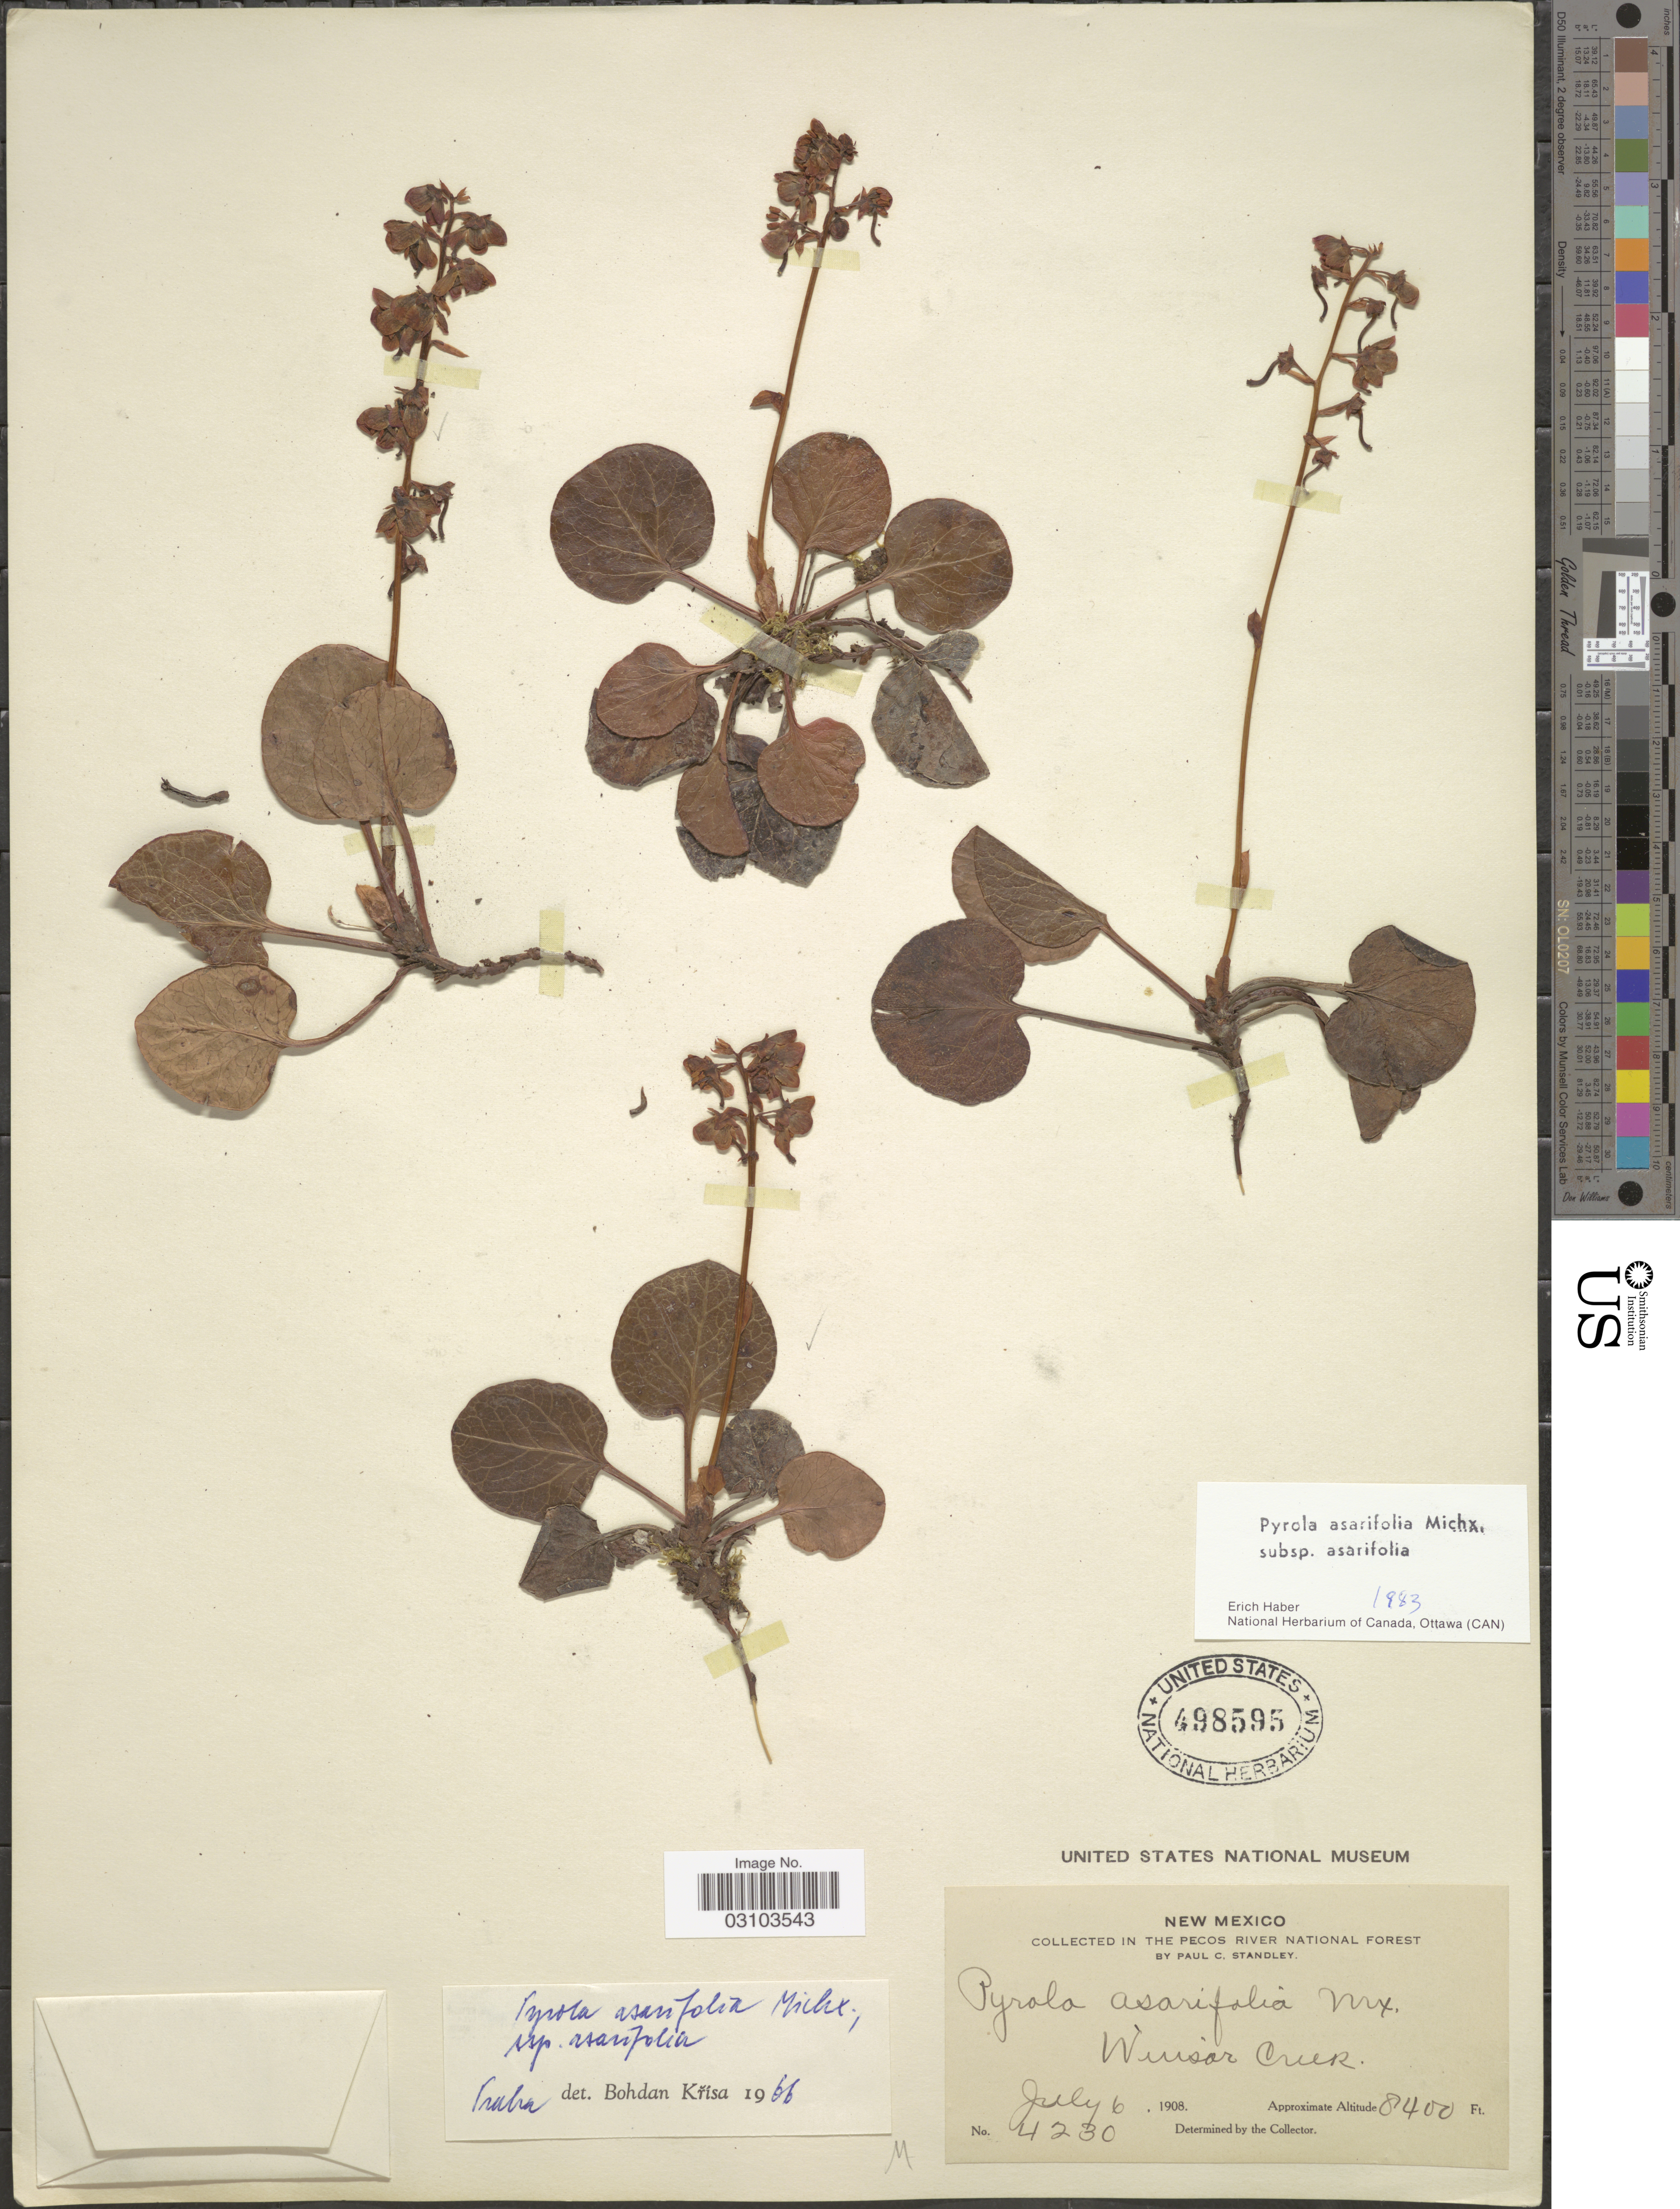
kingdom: Plantae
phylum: Tracheophyta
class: Magnoliopsida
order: Ericales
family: Ericaceae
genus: Pyrola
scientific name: Pyrola asarifolia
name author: Michx.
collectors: P. C. Standley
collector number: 4230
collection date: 1908-07-06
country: United States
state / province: New Mexico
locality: In the Pecos River National Forest, Winsor Creek.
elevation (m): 2560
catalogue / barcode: US 498595